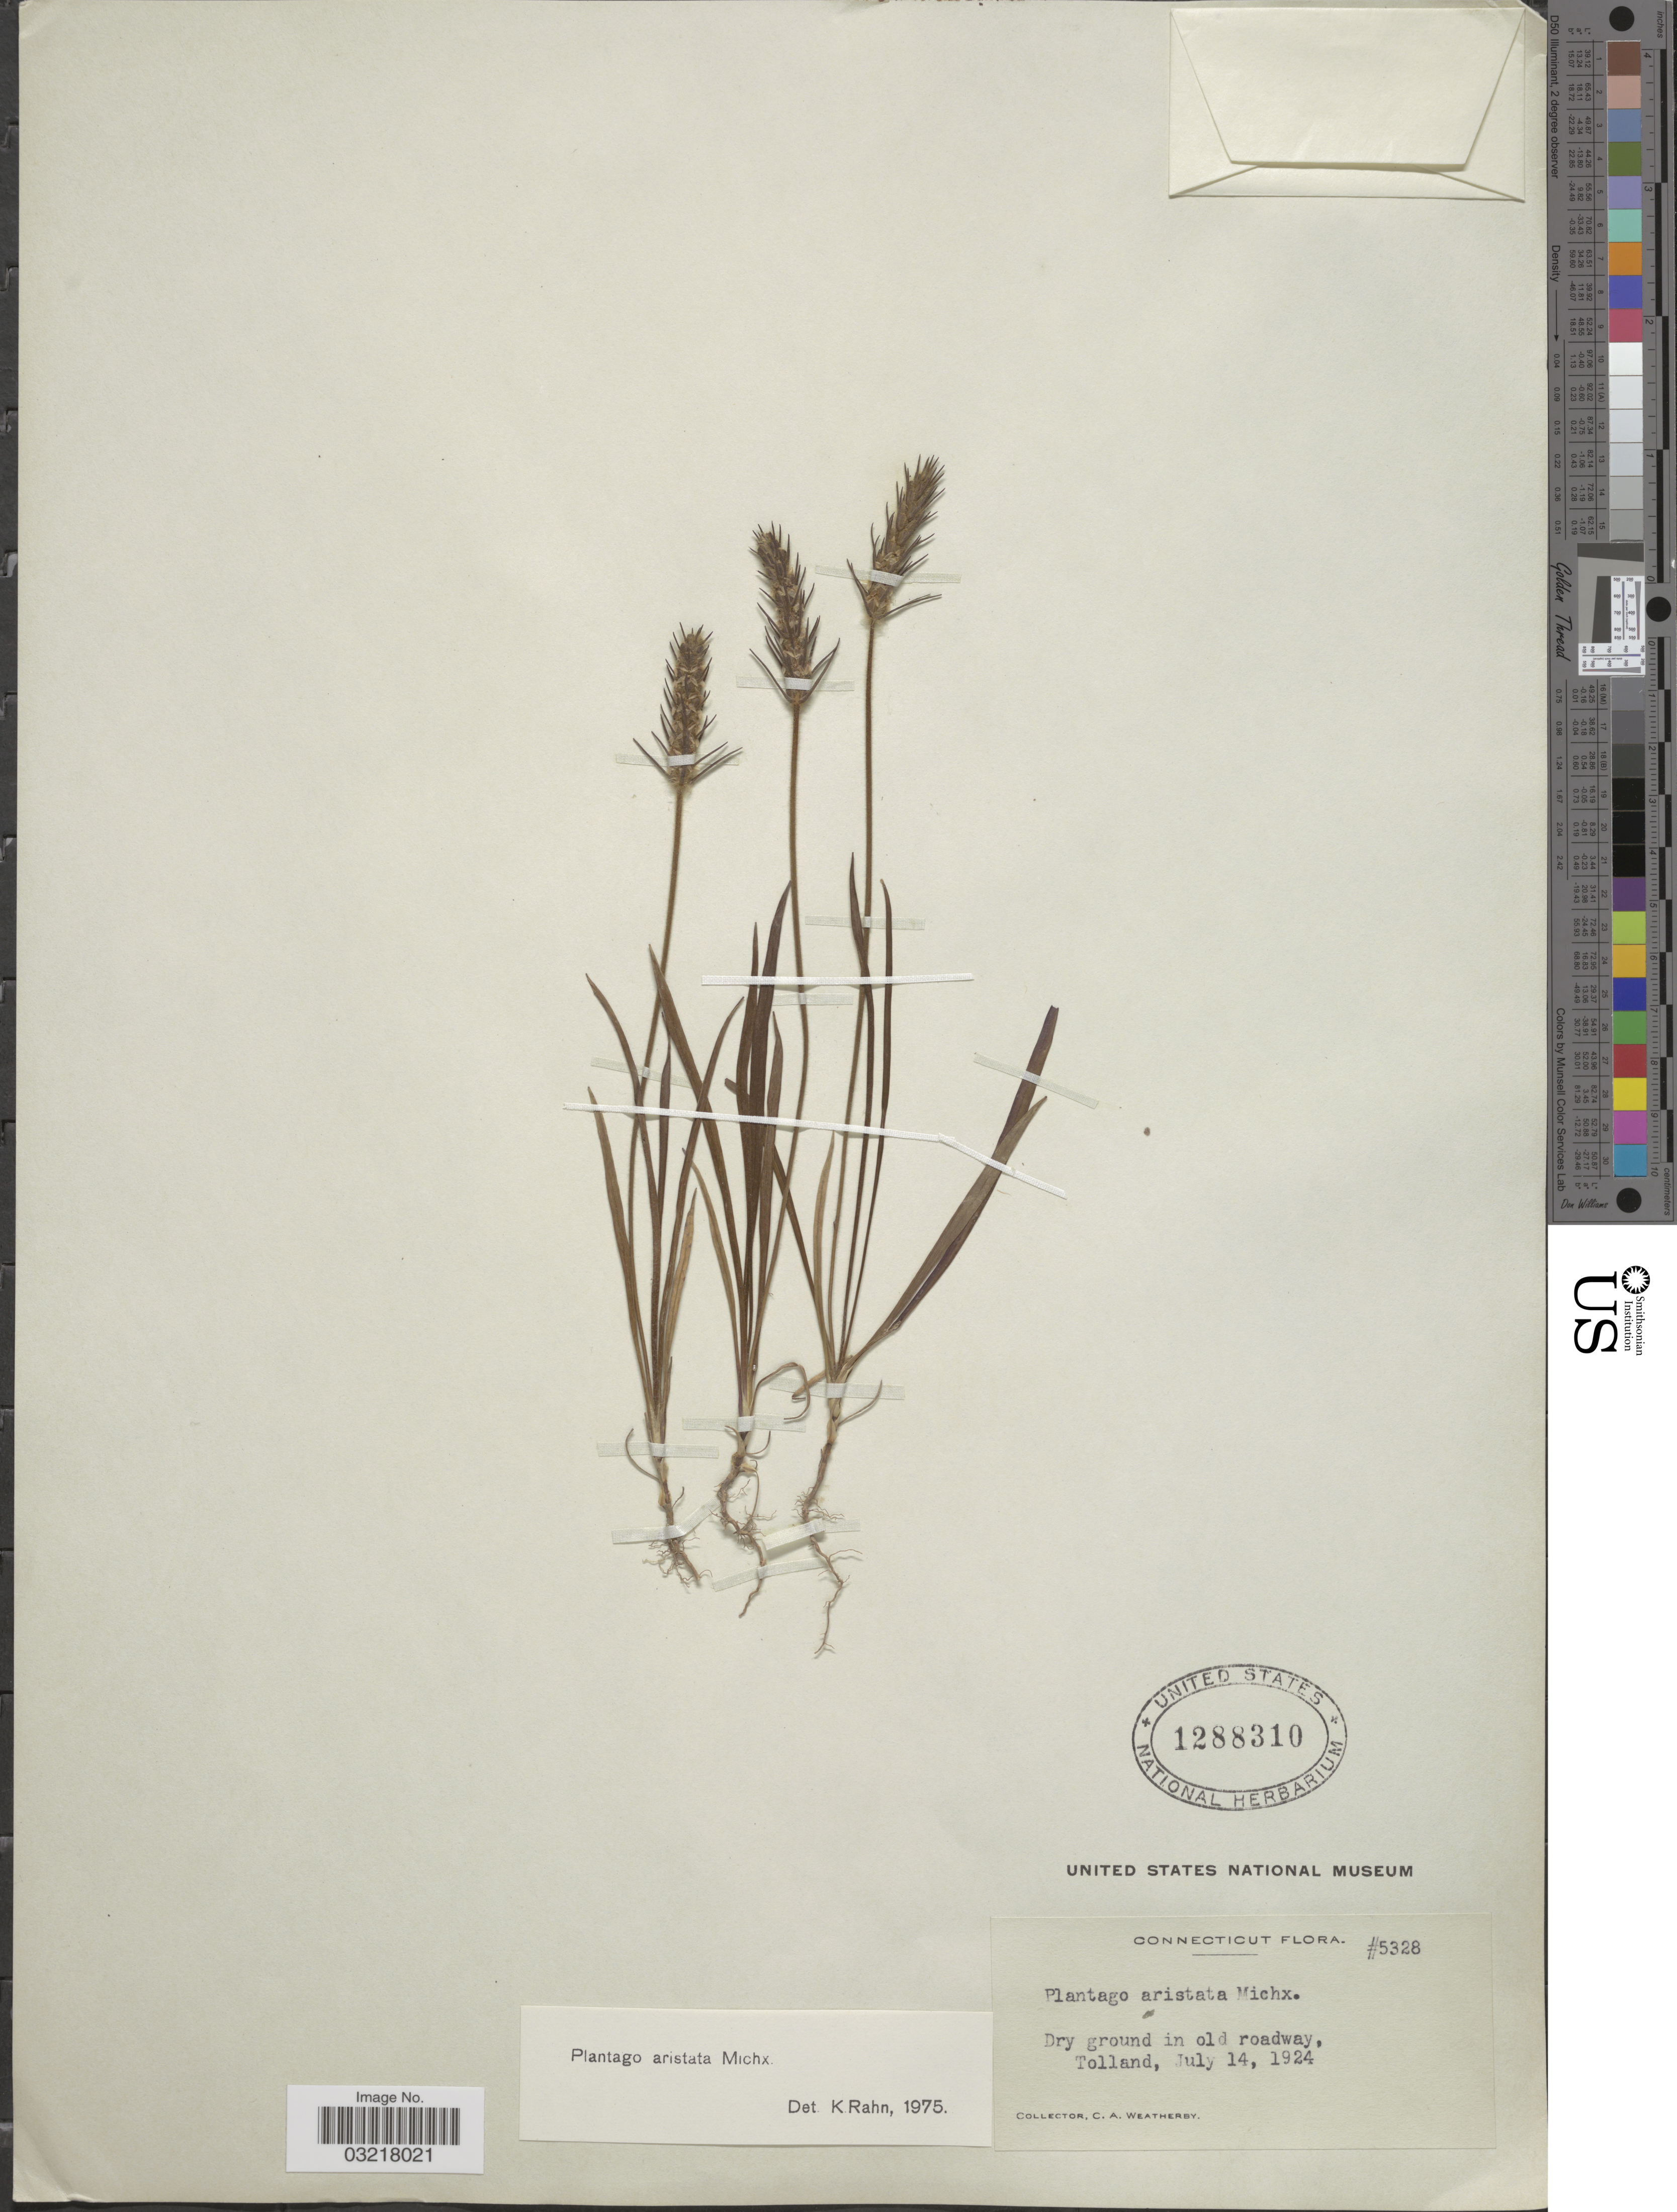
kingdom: Plantae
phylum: Tracheophyta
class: Magnoliopsida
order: Lamiales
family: Plantaginaceae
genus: Plantago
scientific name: Plantago aristata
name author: Michx.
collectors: C. A. Weatherby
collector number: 5328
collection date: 1924-07-14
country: United States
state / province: Connecticut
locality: Old roadway, Tolland.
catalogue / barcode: US 1288310